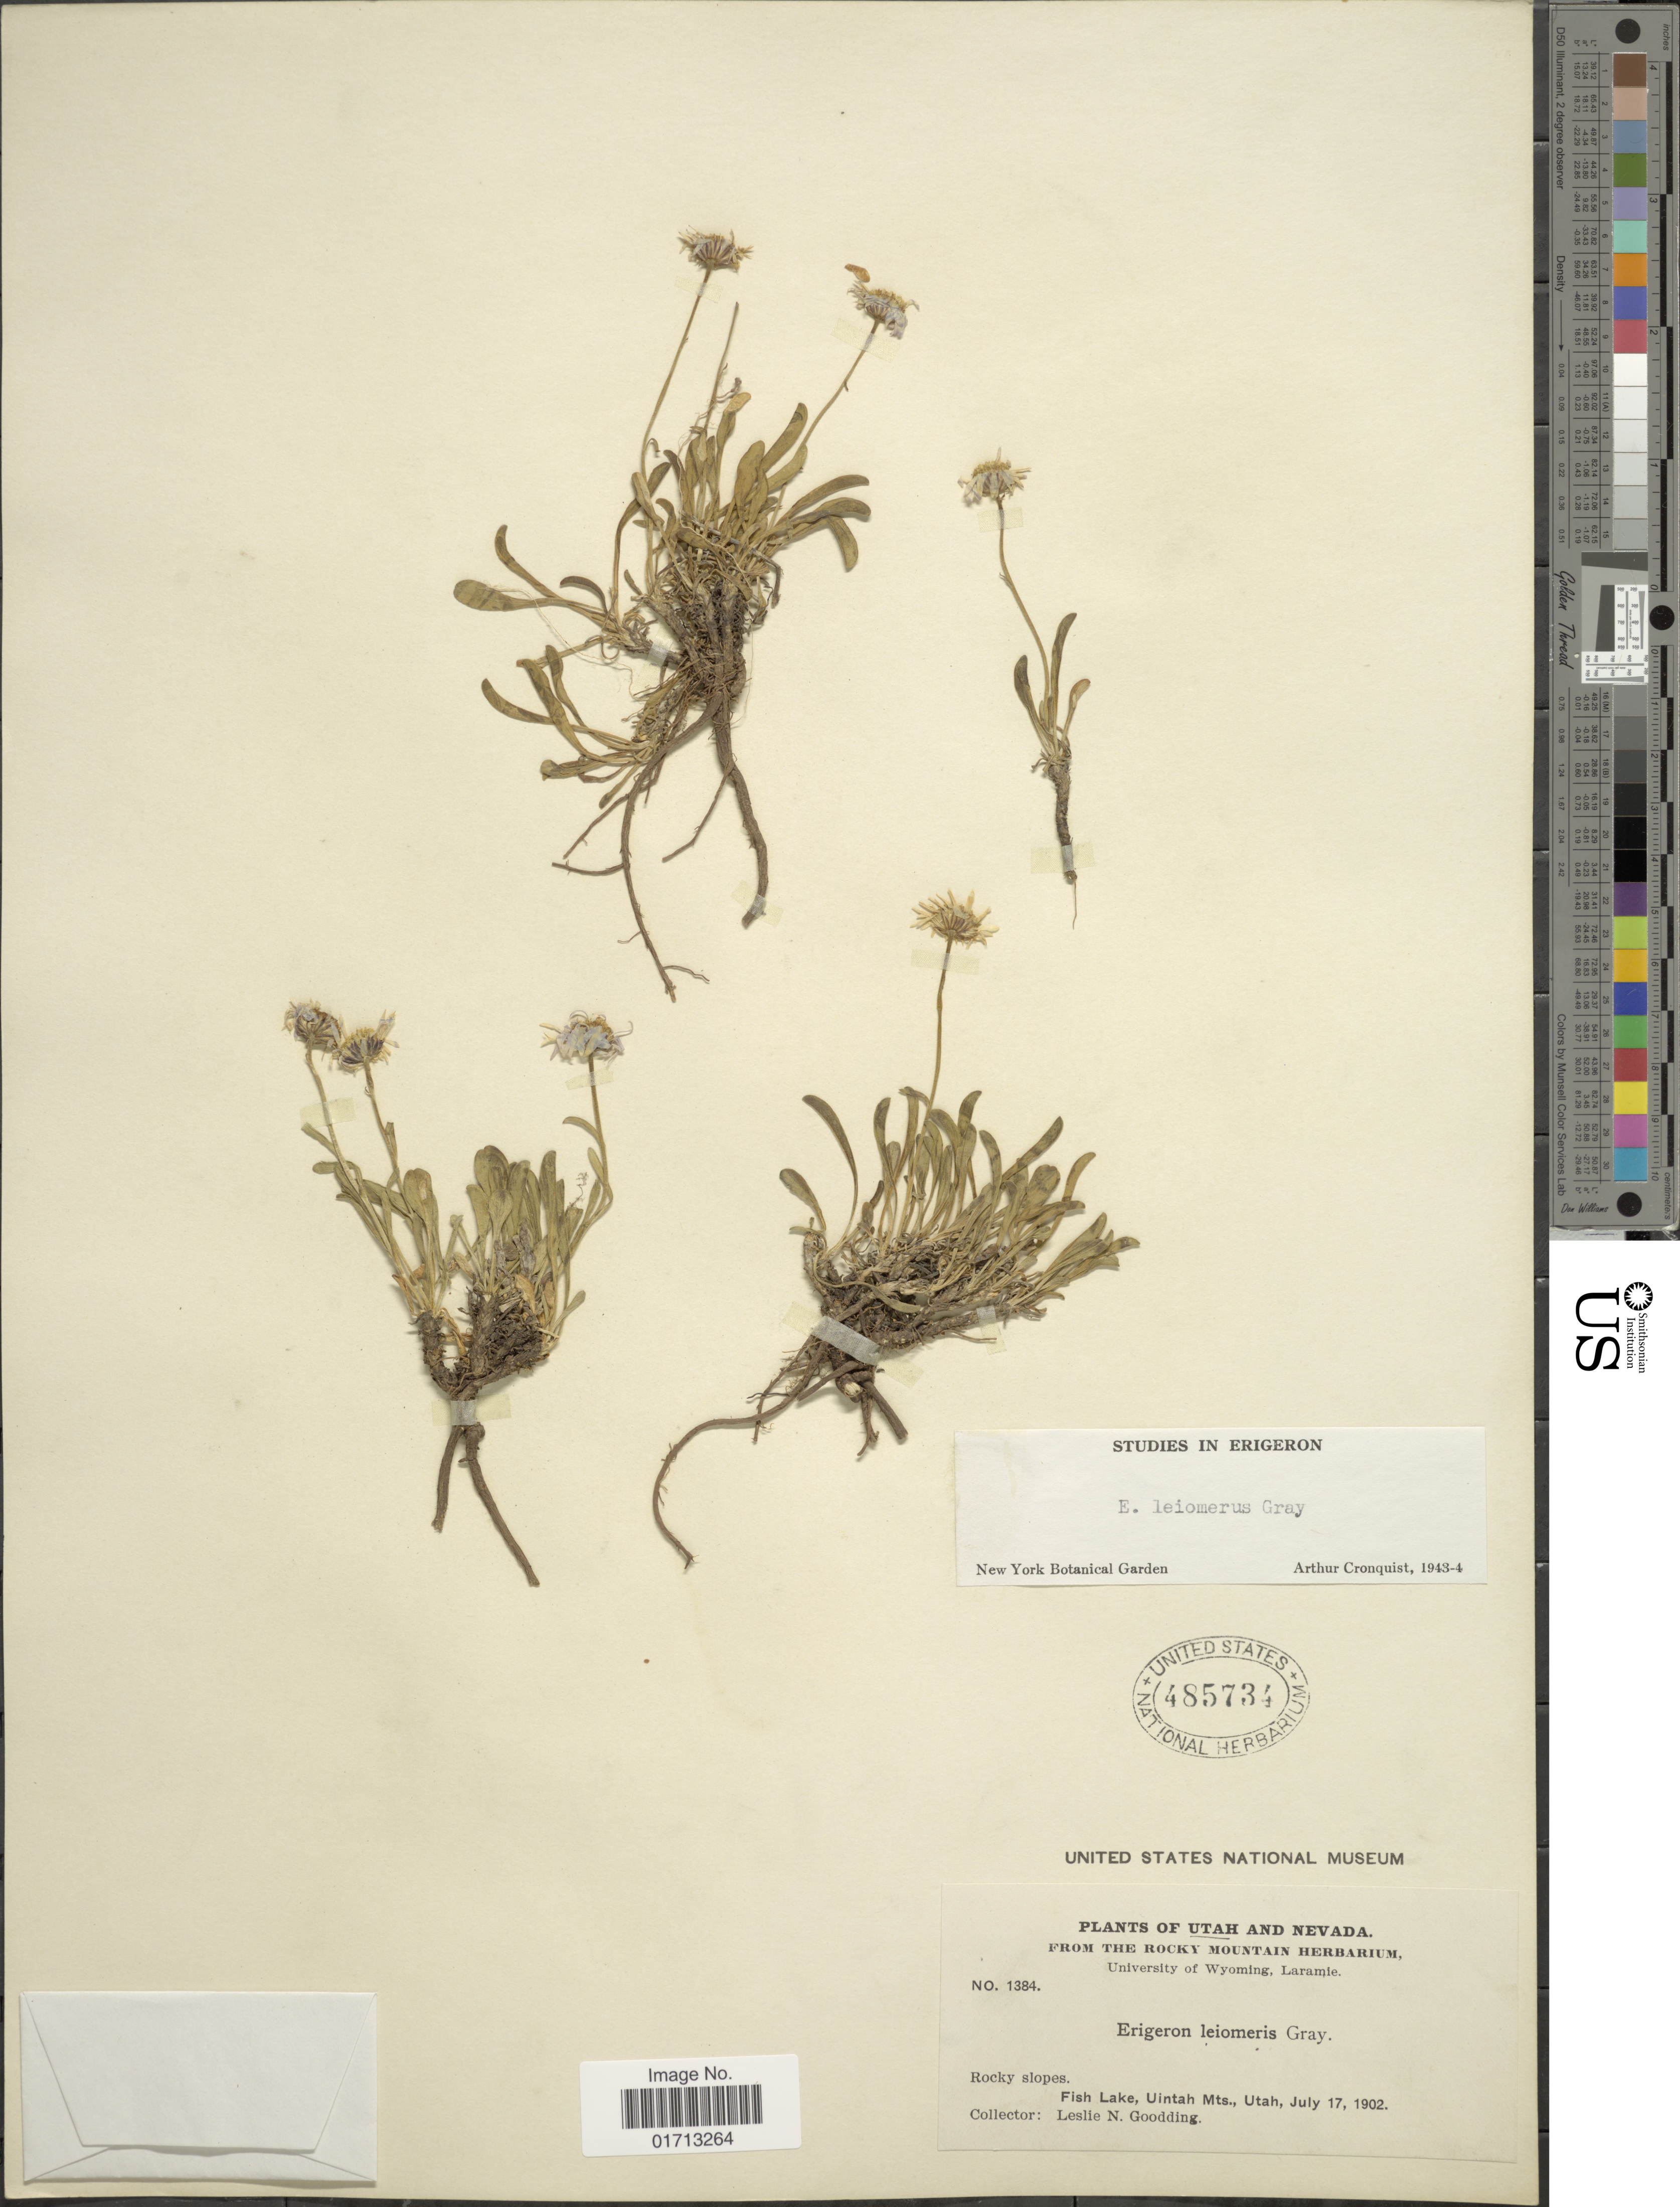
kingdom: Plantae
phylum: Tracheophyta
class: Magnoliopsida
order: Asterales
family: Asteraceae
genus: Erigeron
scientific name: Erigeron leiomerus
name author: A. Gray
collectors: L. N. Goodding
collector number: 1384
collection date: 1902-07-17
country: United States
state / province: Utah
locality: Fish Lake, Uintah Mts.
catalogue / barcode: US 485734